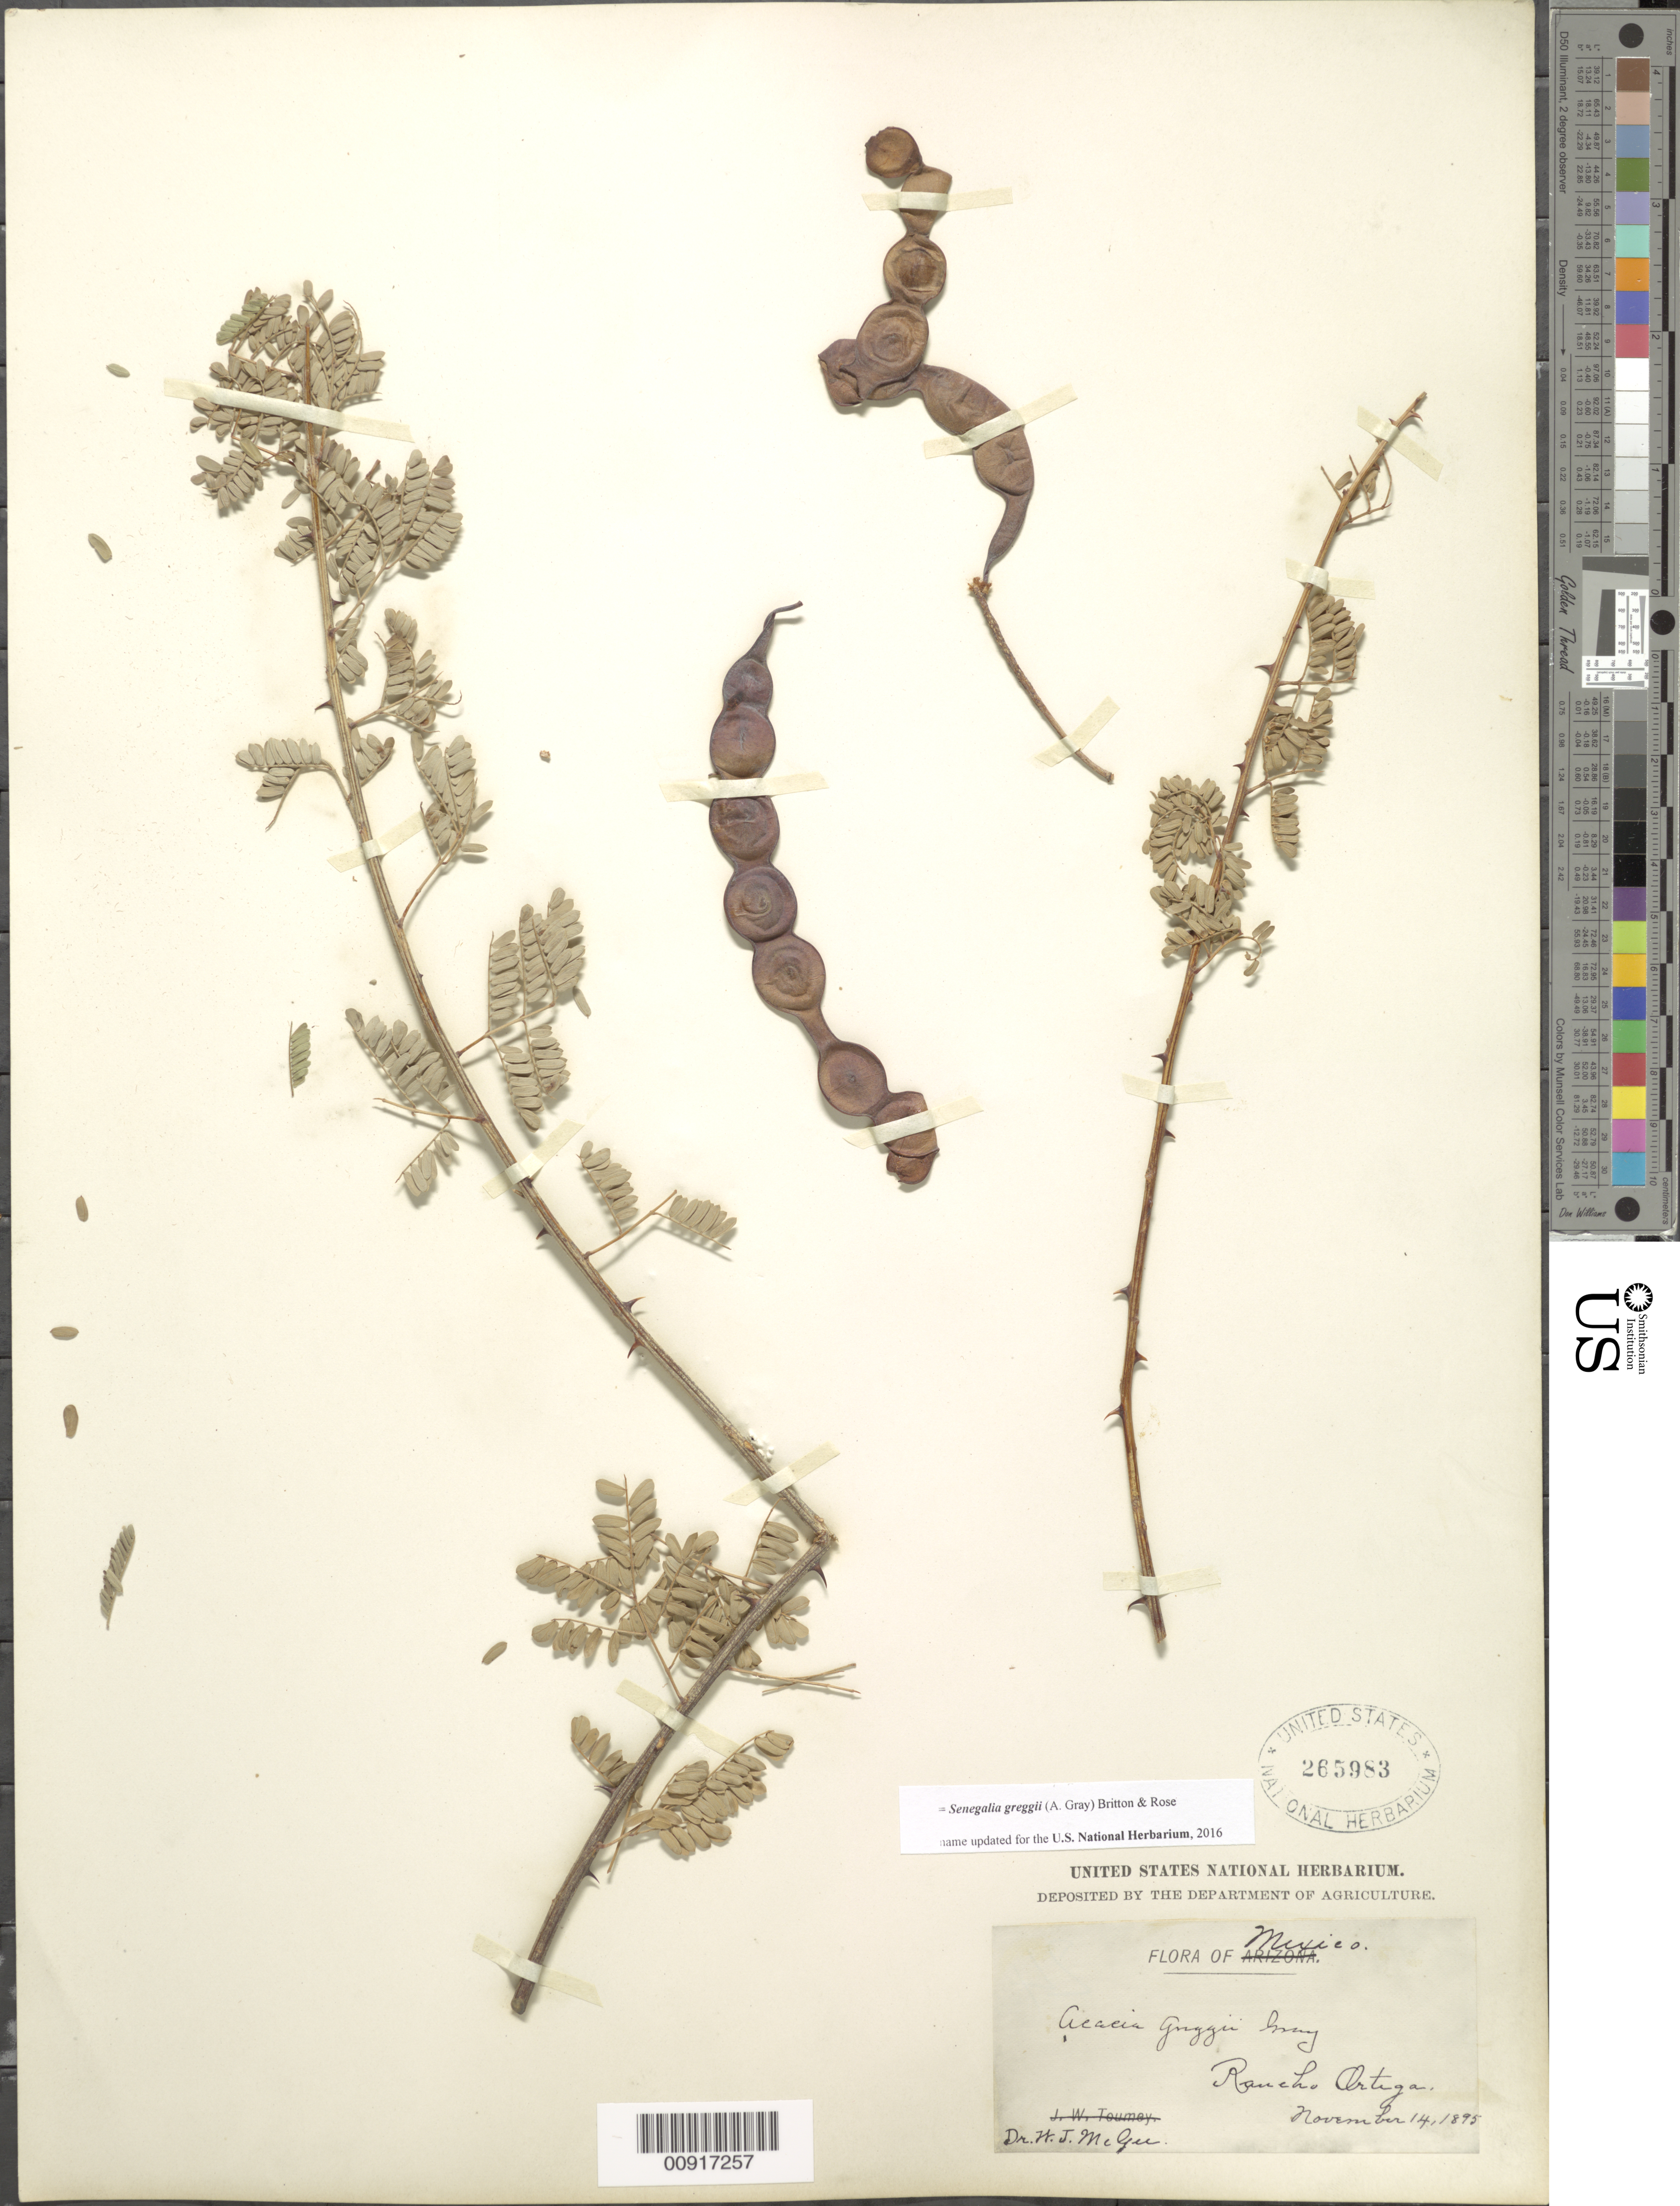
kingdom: Plantae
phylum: Tracheophyta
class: Magnoliopsida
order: Fabales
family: Fabaceae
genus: Senegalia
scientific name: Senegalia greggii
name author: (A. Gray) Britton & Rose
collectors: W. Mcgee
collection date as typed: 14 Nov 1895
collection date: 1895-11-14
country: Mexico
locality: Rancho Ortega.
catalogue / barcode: US 265983